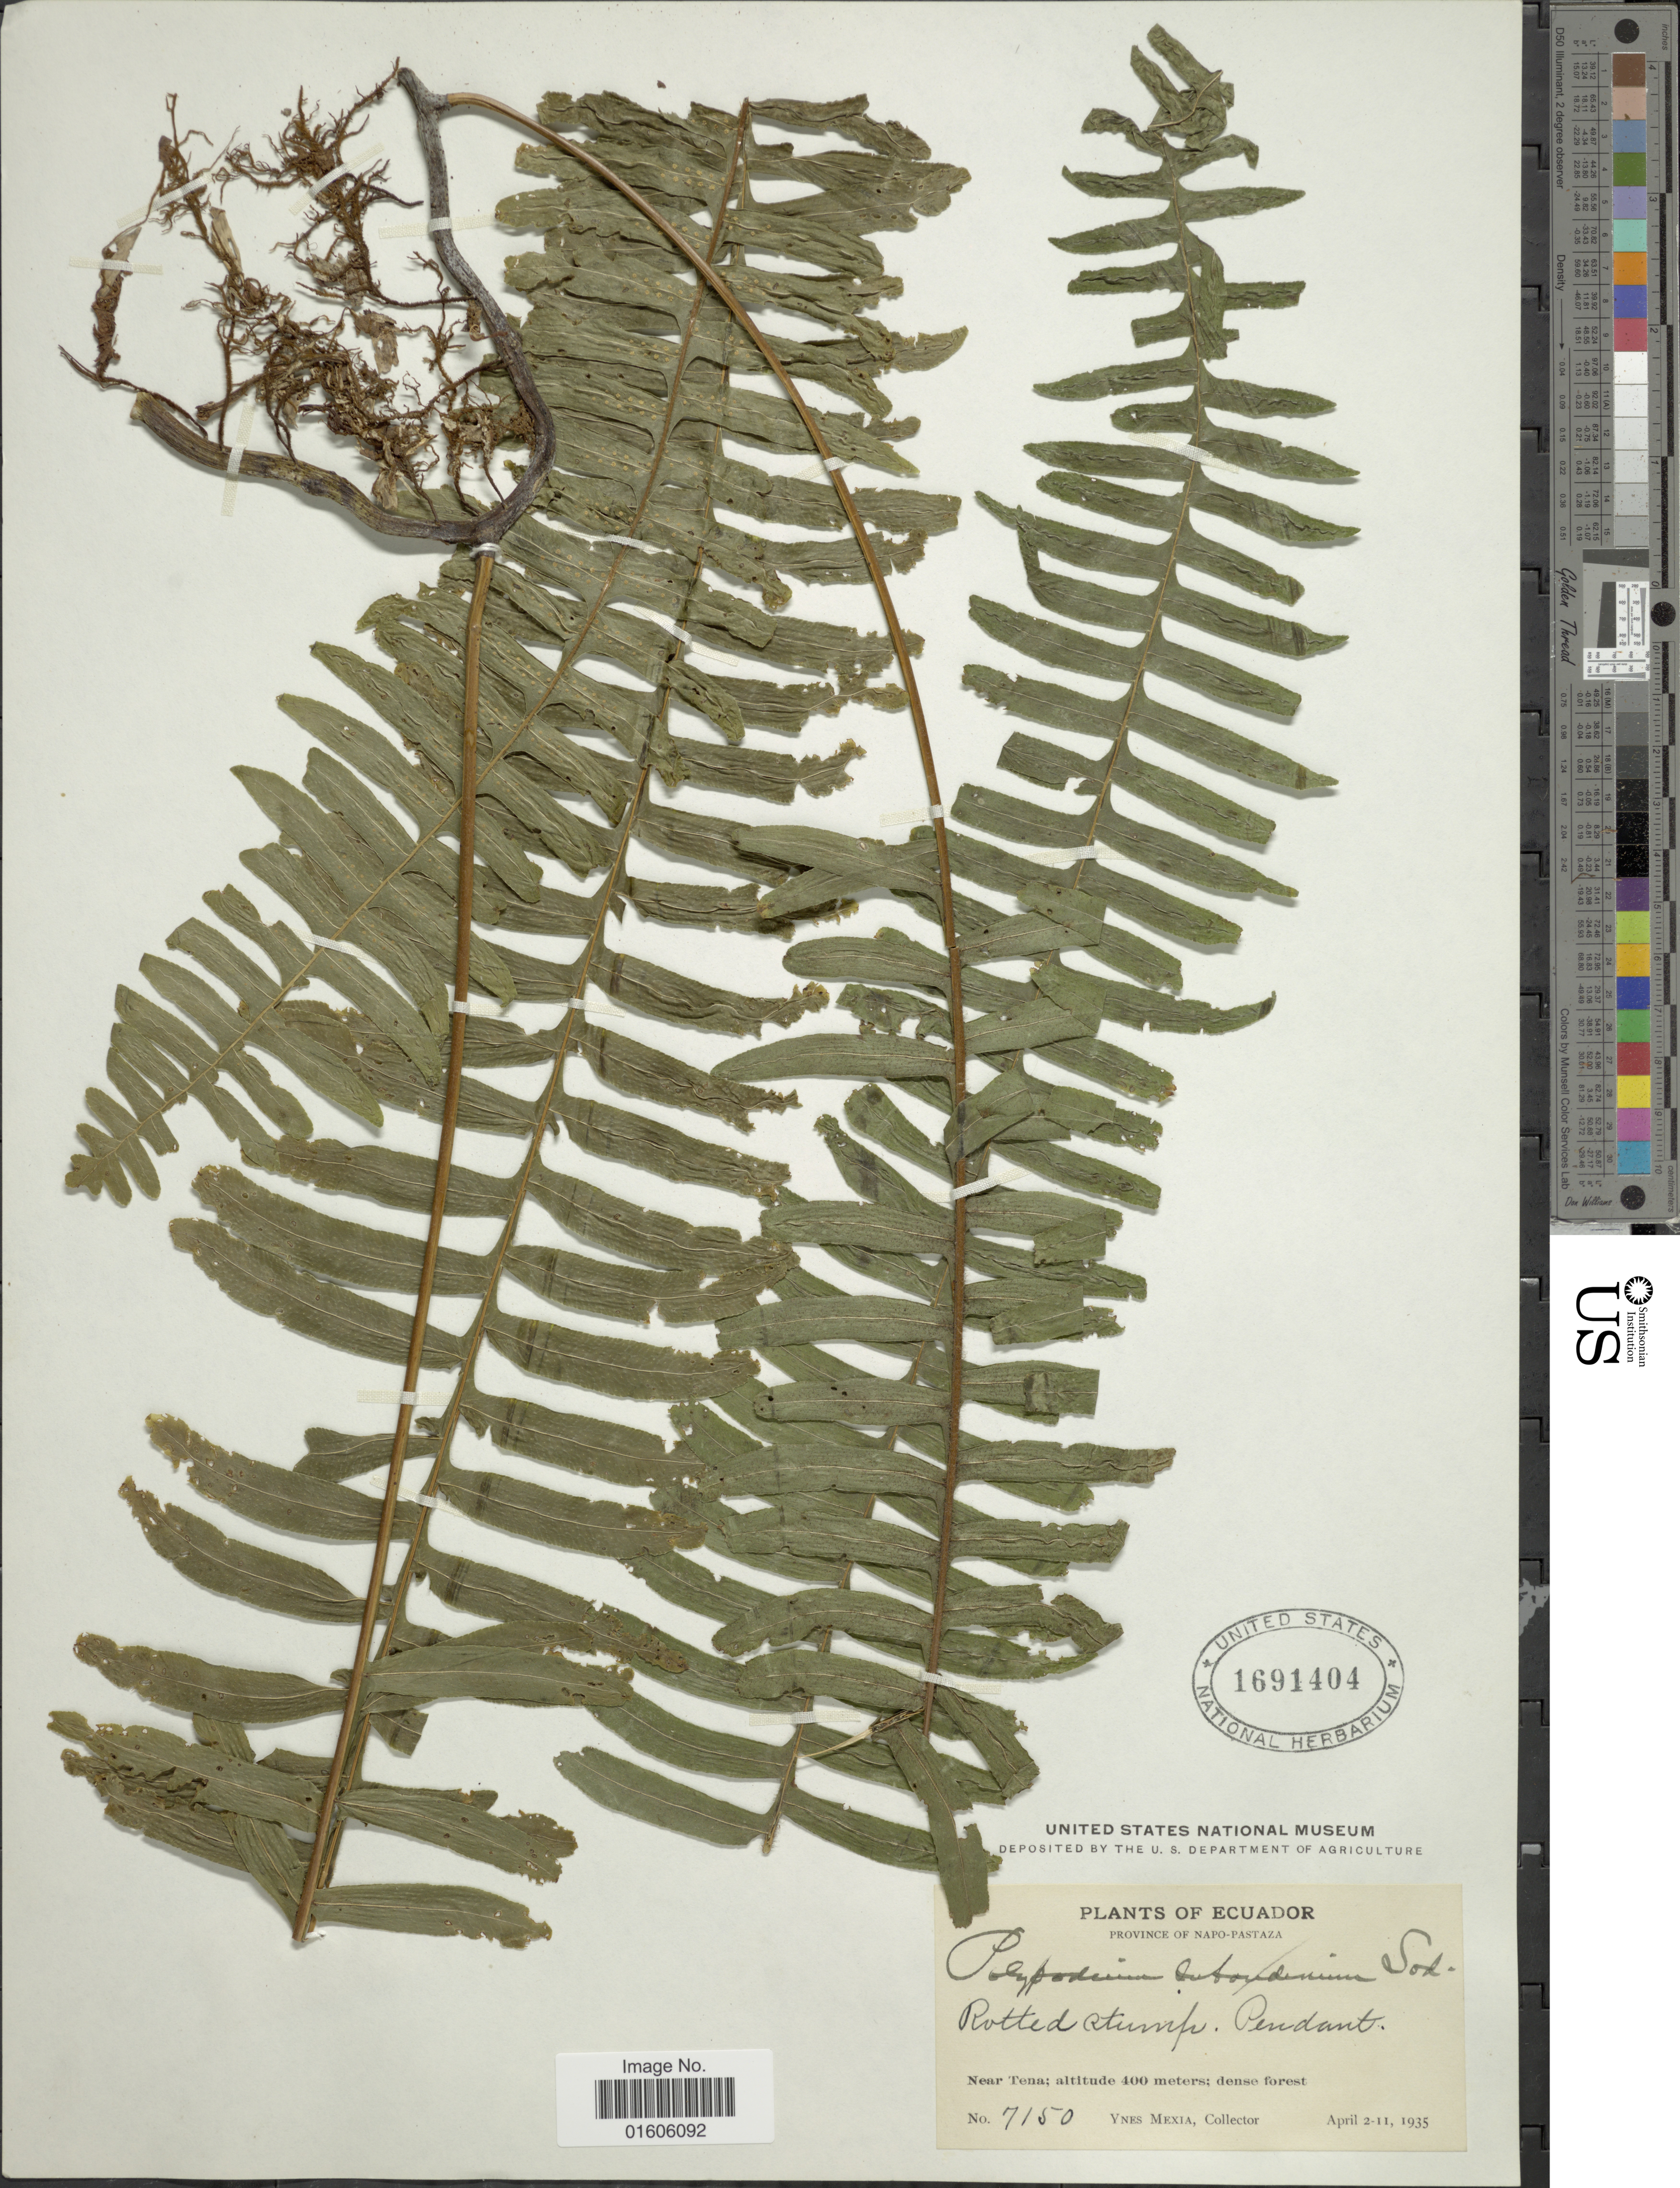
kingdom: Plantae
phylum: Tracheophyta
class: Polypodiopsida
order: Polypodiales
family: Polypodiaceae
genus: Serpocaulon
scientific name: Serpocaulon dasypleuron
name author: (Kunze) A.R. Sm.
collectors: Y. Mexia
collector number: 7150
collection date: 1935-04-02/1935-04-11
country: Ecuador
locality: Province of Napo-Pastaza. Near Tena.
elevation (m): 400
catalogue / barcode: US 1691404